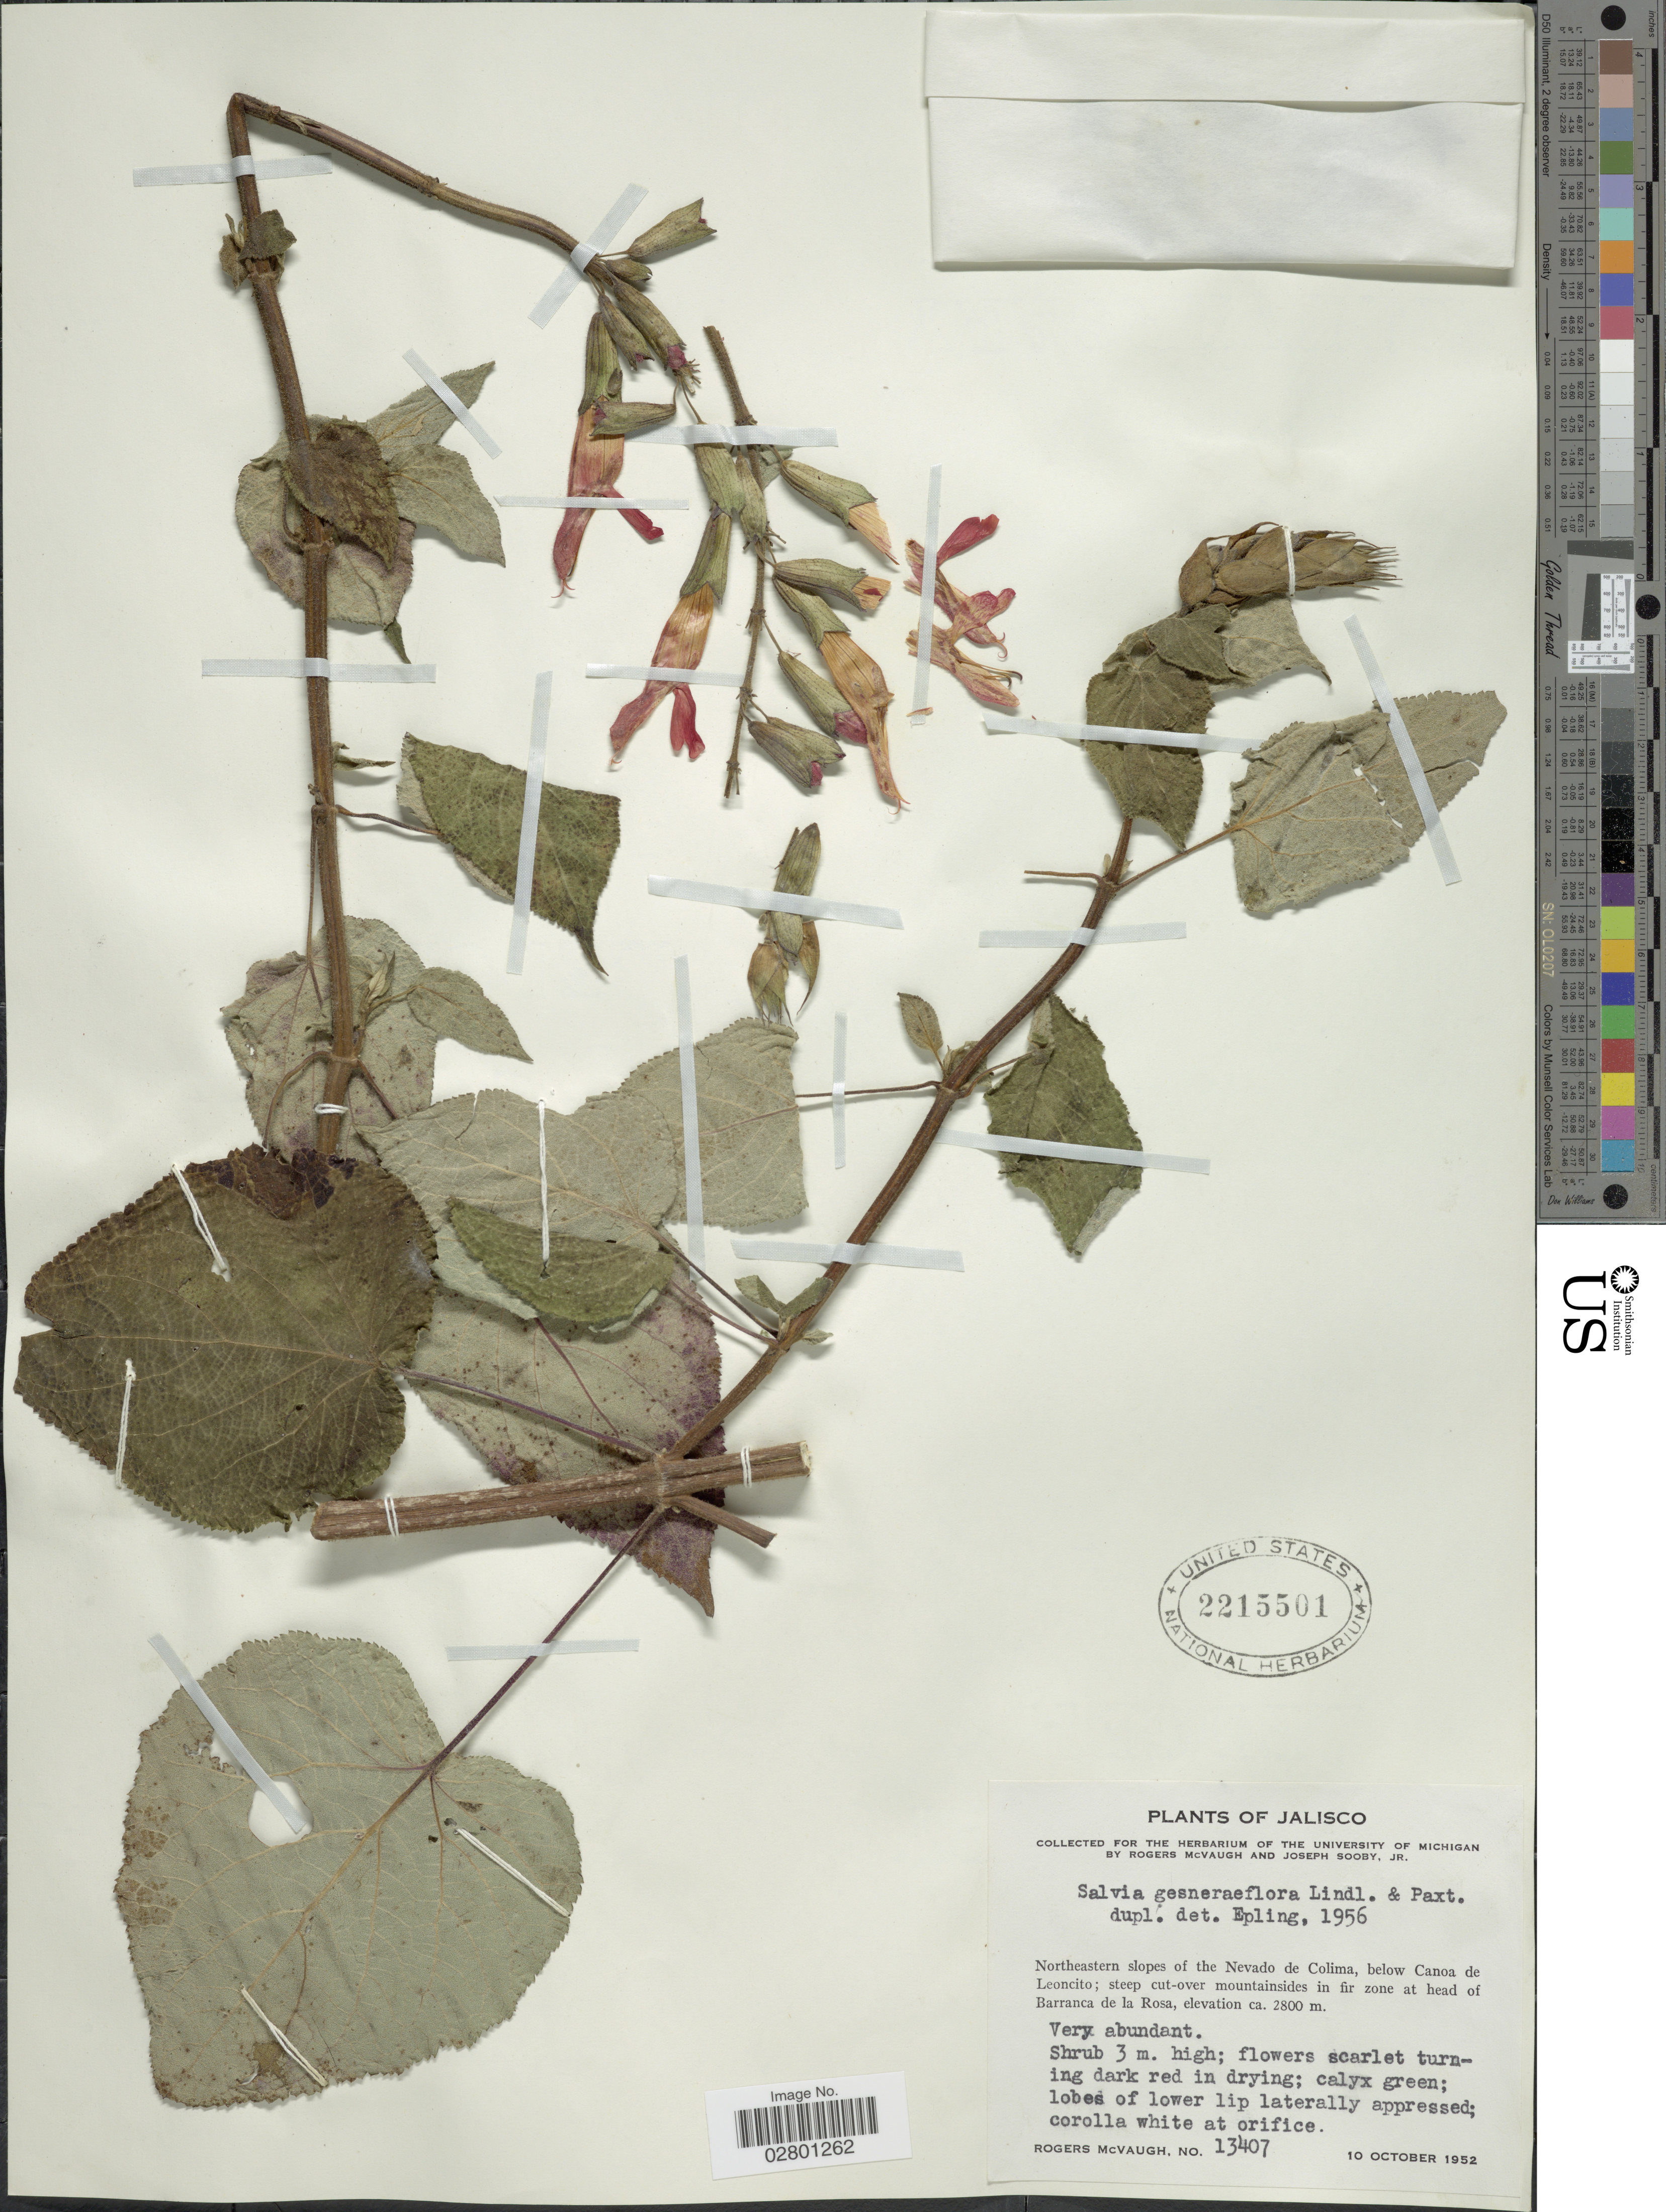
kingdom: Plantae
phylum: Tracheophyta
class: Magnoliopsida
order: Lamiales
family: Lamiaceae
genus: Salvia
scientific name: Salvia gesneriiflora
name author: Lindl. & Paxton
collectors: R. McVaugh & J. Sooby Jr.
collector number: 13407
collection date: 1952-10-10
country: Mexico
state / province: Jalisco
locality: Northeastern slopes of the Nevado de Colima, below Canoa de Leoncito; steep cut-over mountainsides in fir zone at head of Barranca de la Rosa.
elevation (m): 2800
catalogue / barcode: US 2215501